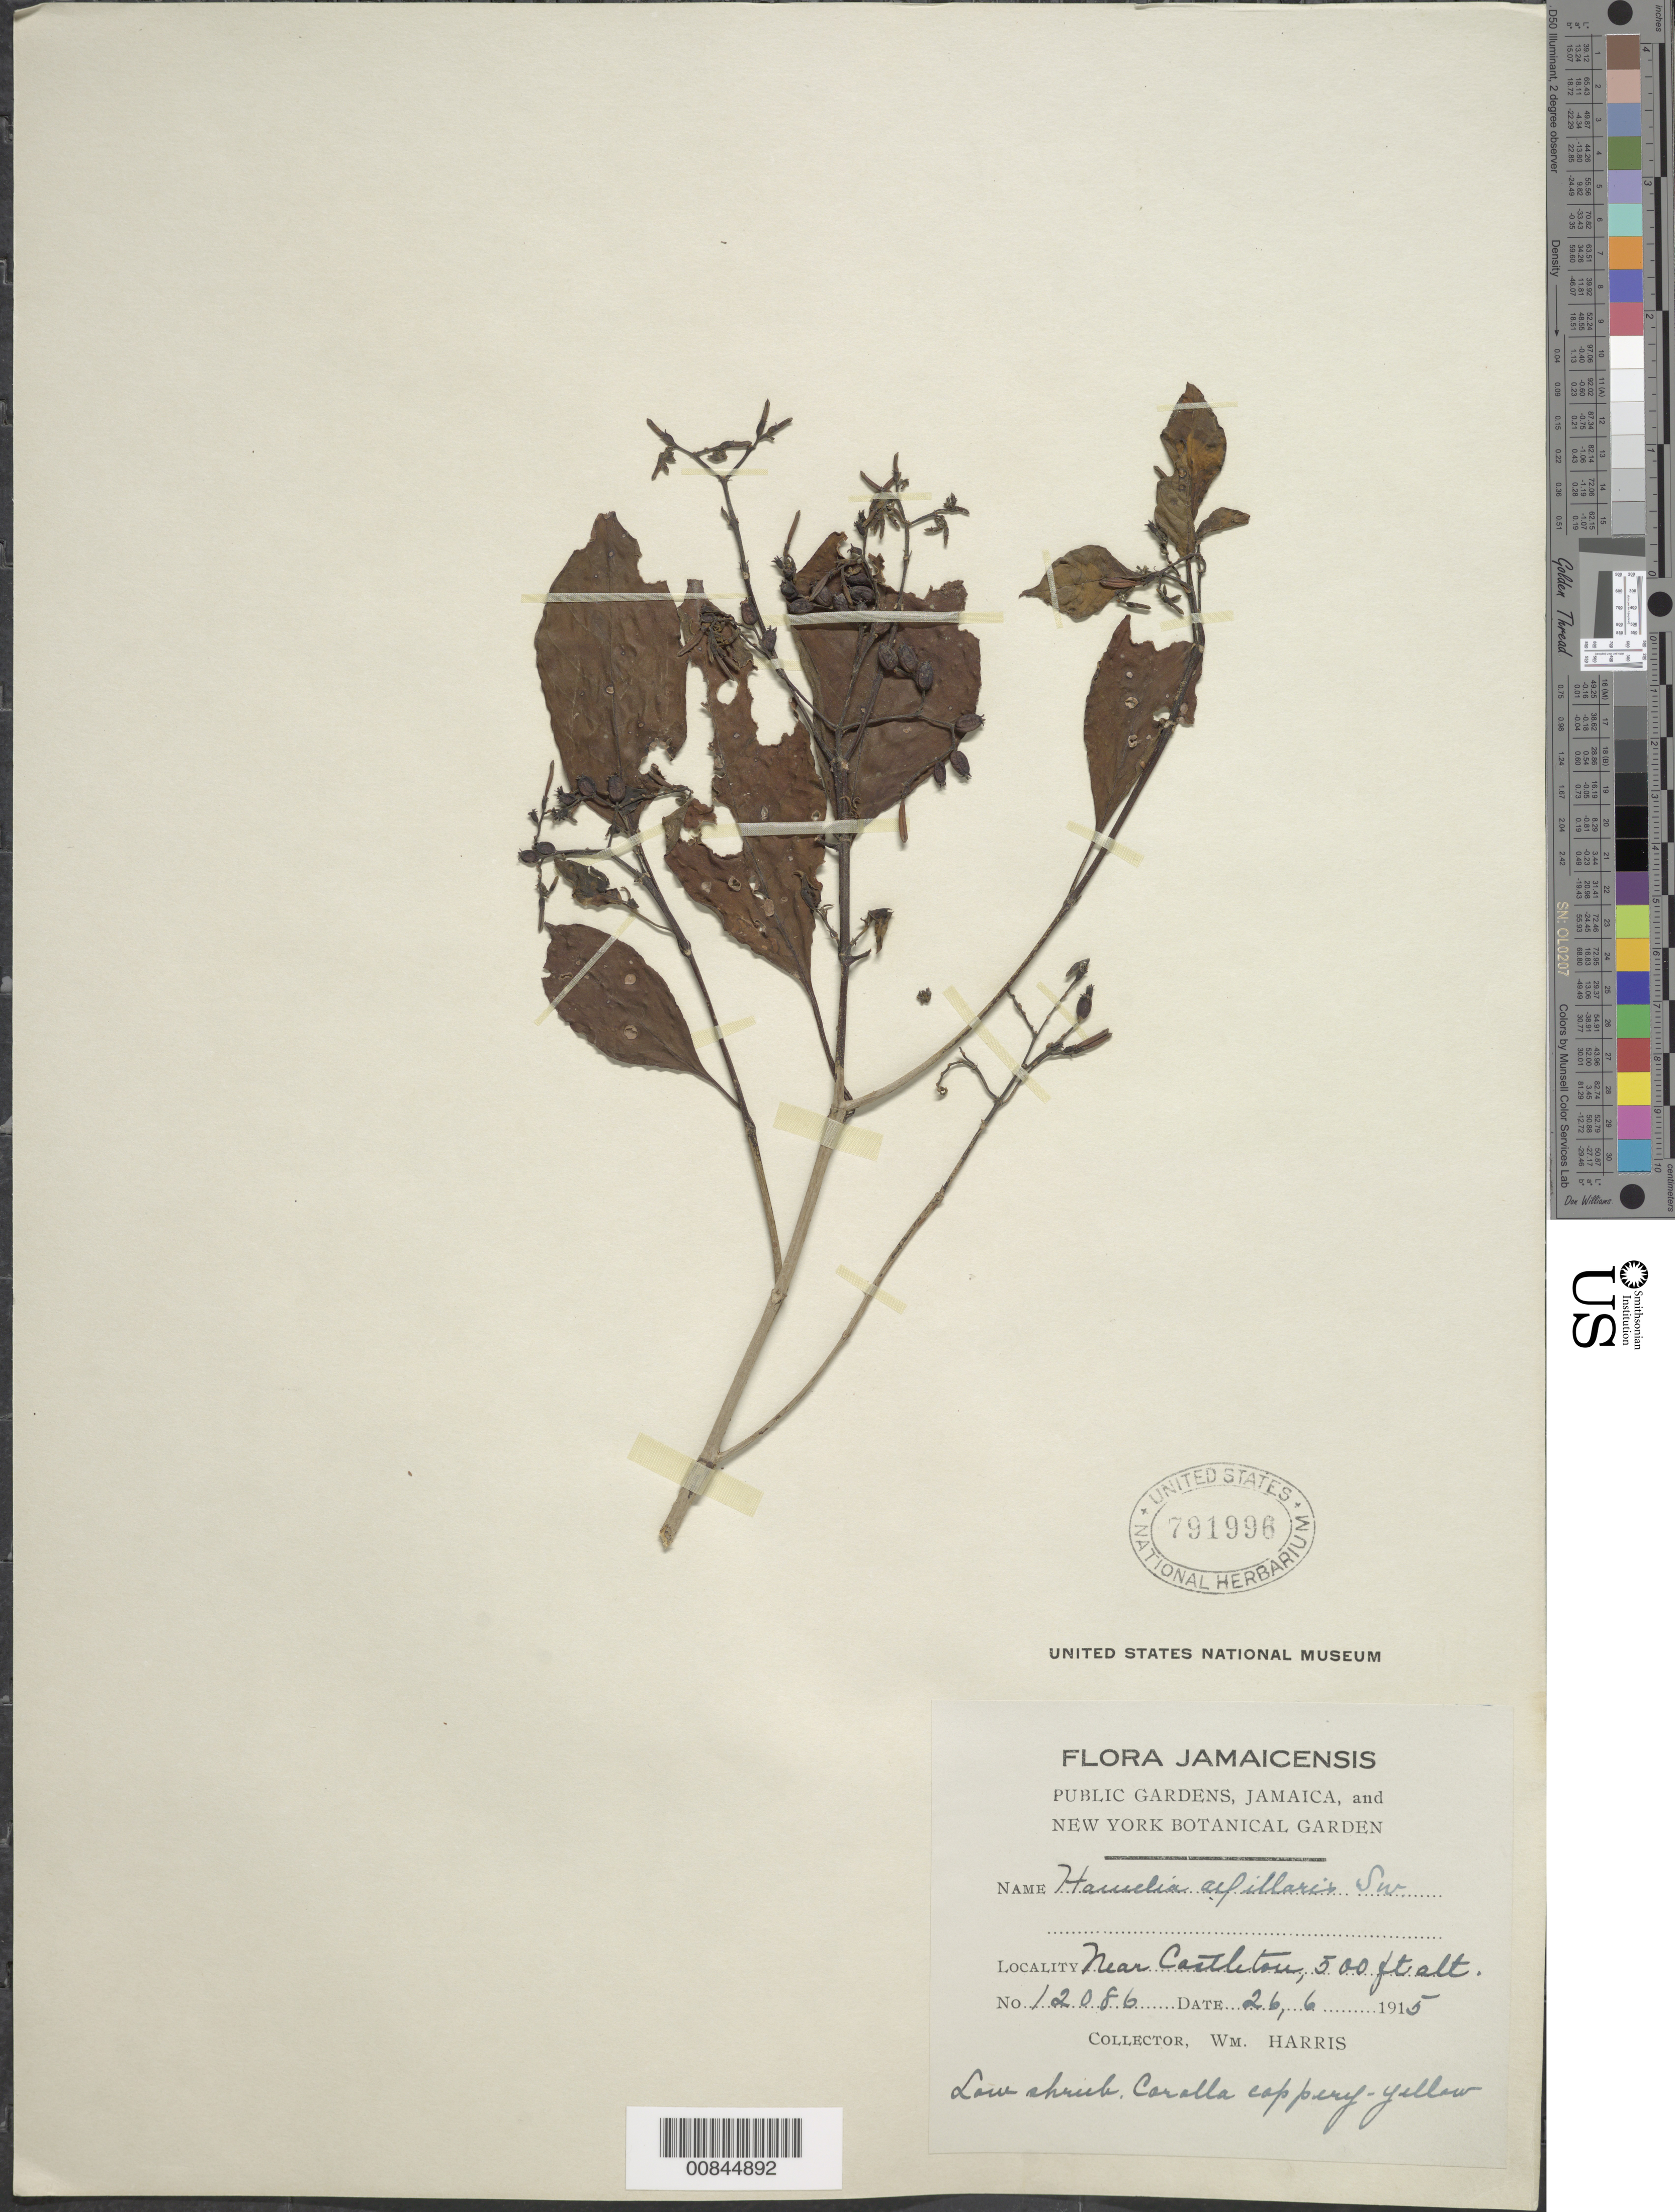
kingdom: Plantae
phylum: Tracheophyta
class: Magnoliopsida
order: Gentianales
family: Rubiaceae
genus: Hamelia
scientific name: Hamelia axillaris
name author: Sw.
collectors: W. H. Harris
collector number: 12086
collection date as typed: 26 Jun 1915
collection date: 1915-06-26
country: Jamaica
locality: Near Castleton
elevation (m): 152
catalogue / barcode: US 791996